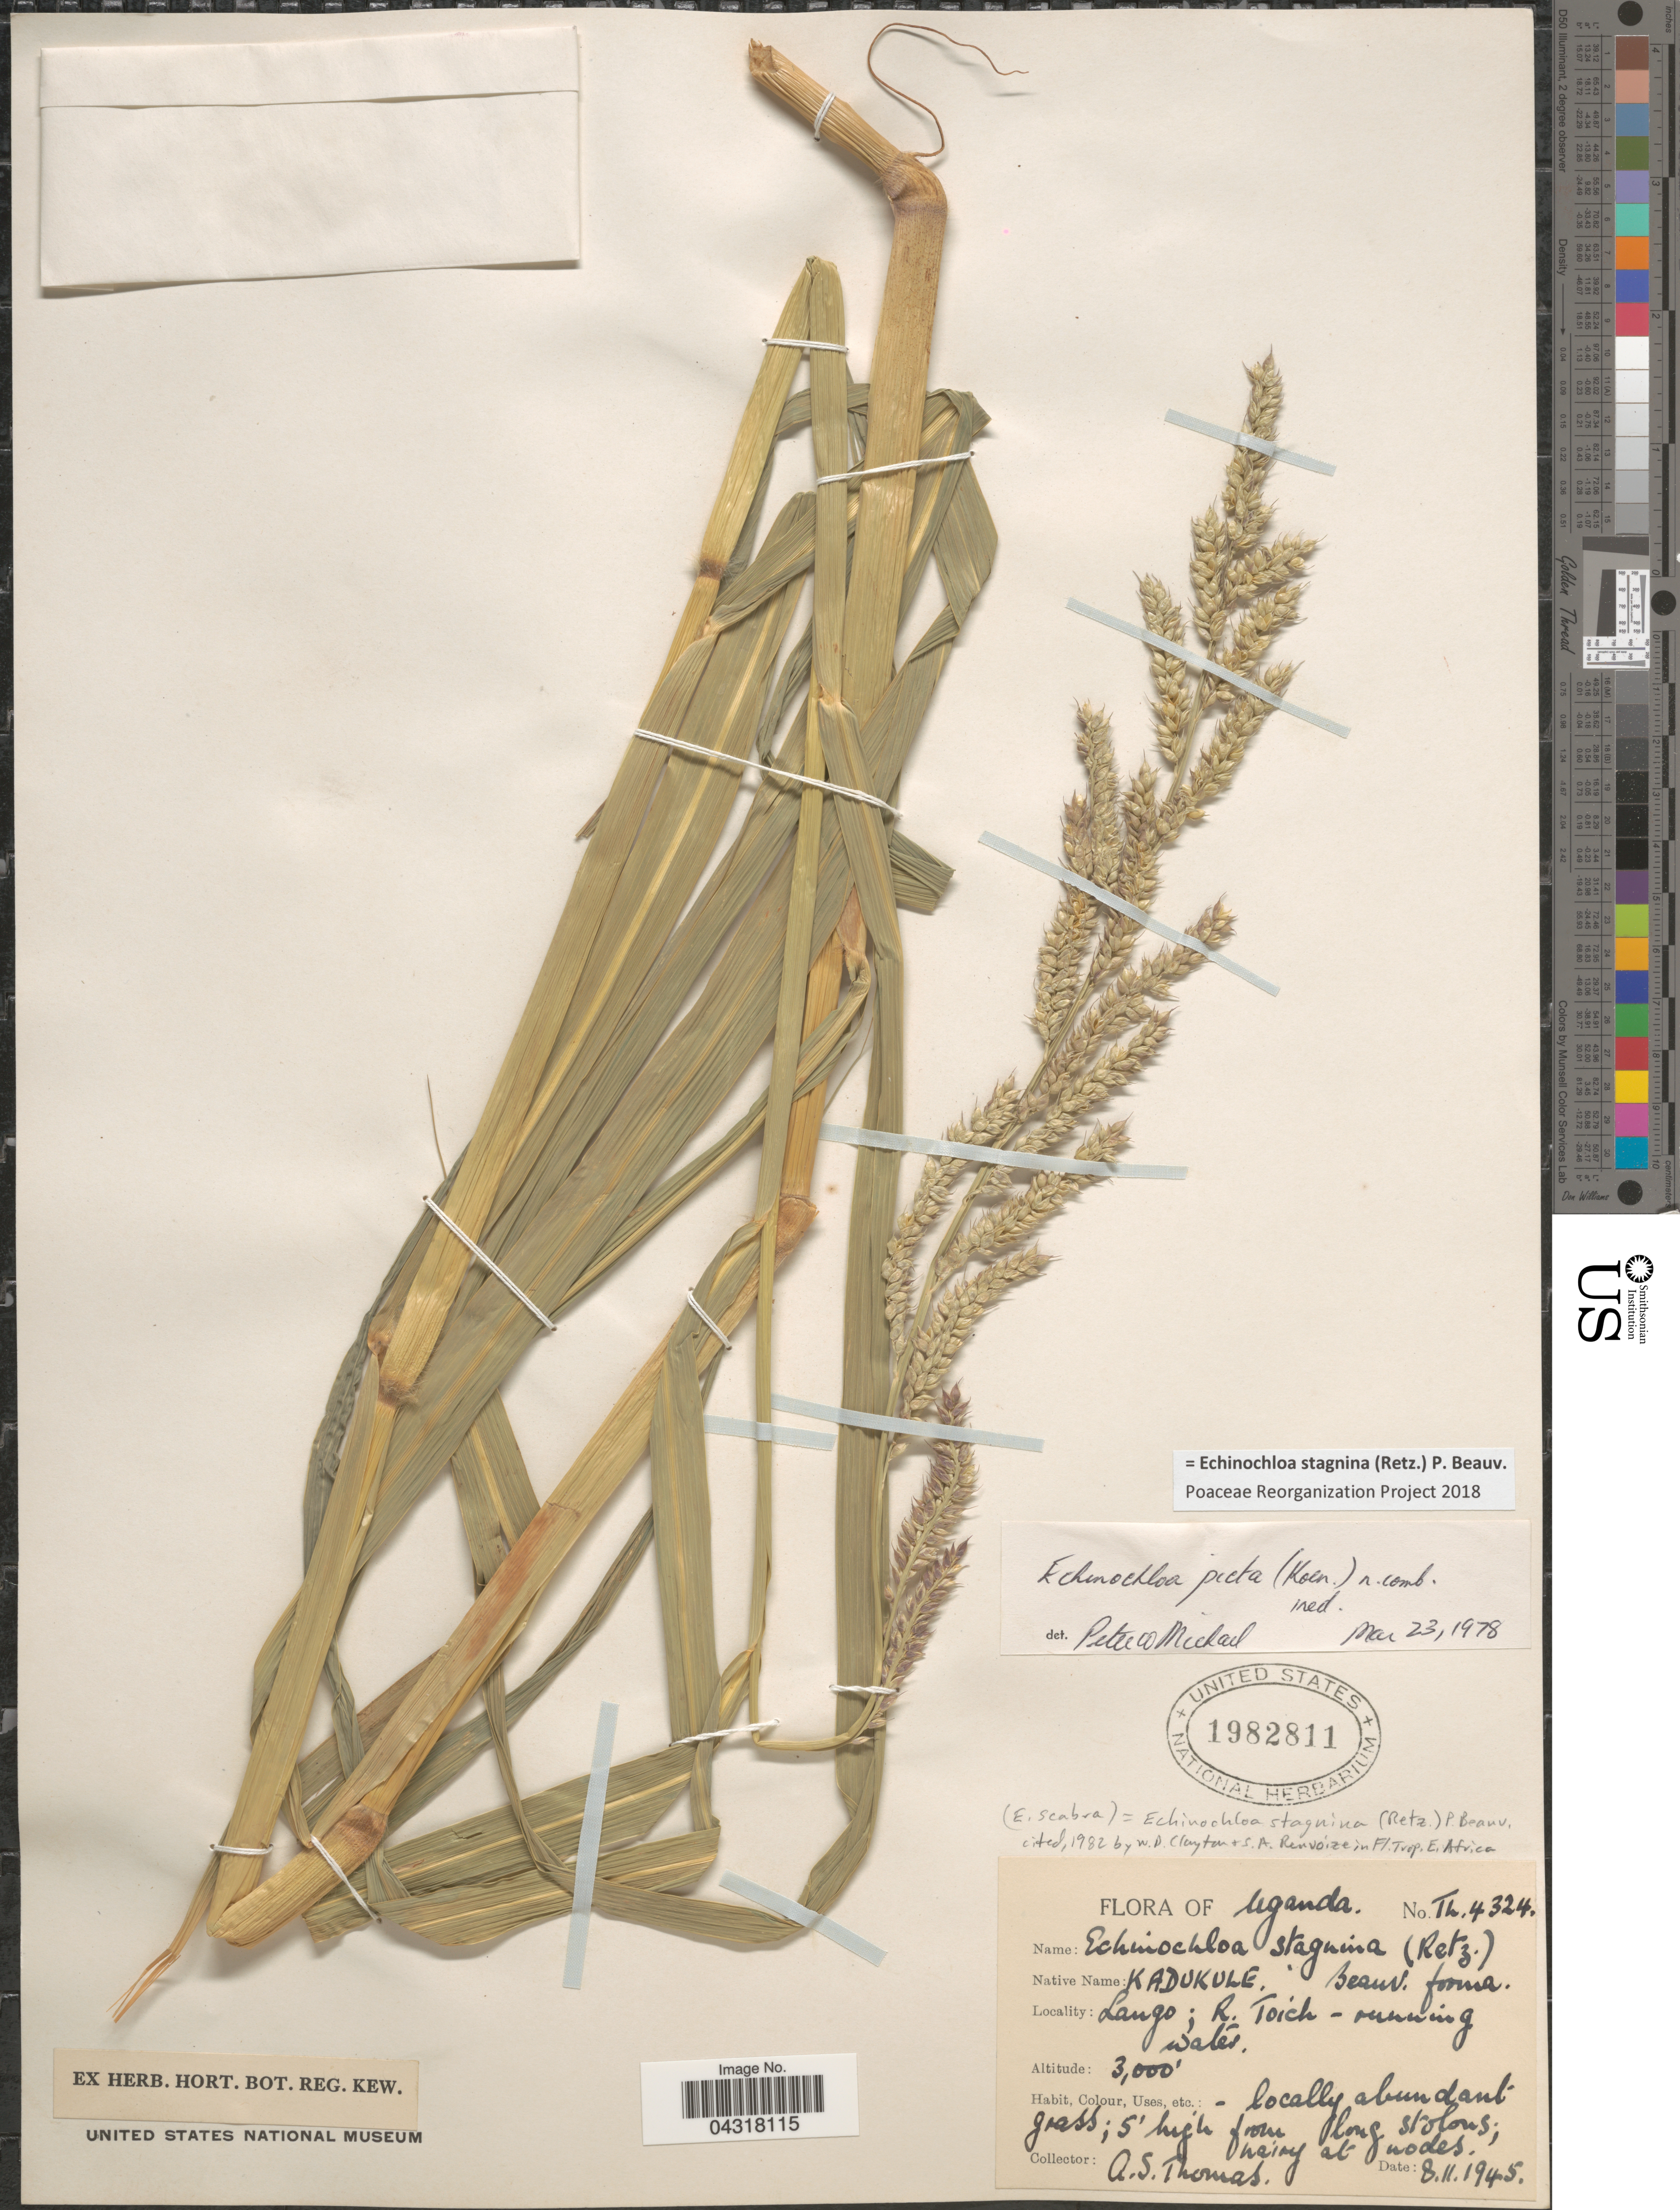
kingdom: Plantae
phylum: Tracheophyta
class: Liliopsida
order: Poales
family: Poaceae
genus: Echinochloa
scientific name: Echinochloa stagnina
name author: (Retz.) P. Beauv.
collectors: A. Thomas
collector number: Th4324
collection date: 1945-11-08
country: Uganda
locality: Lango; R. Toich - running water.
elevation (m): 914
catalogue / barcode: US 1982811